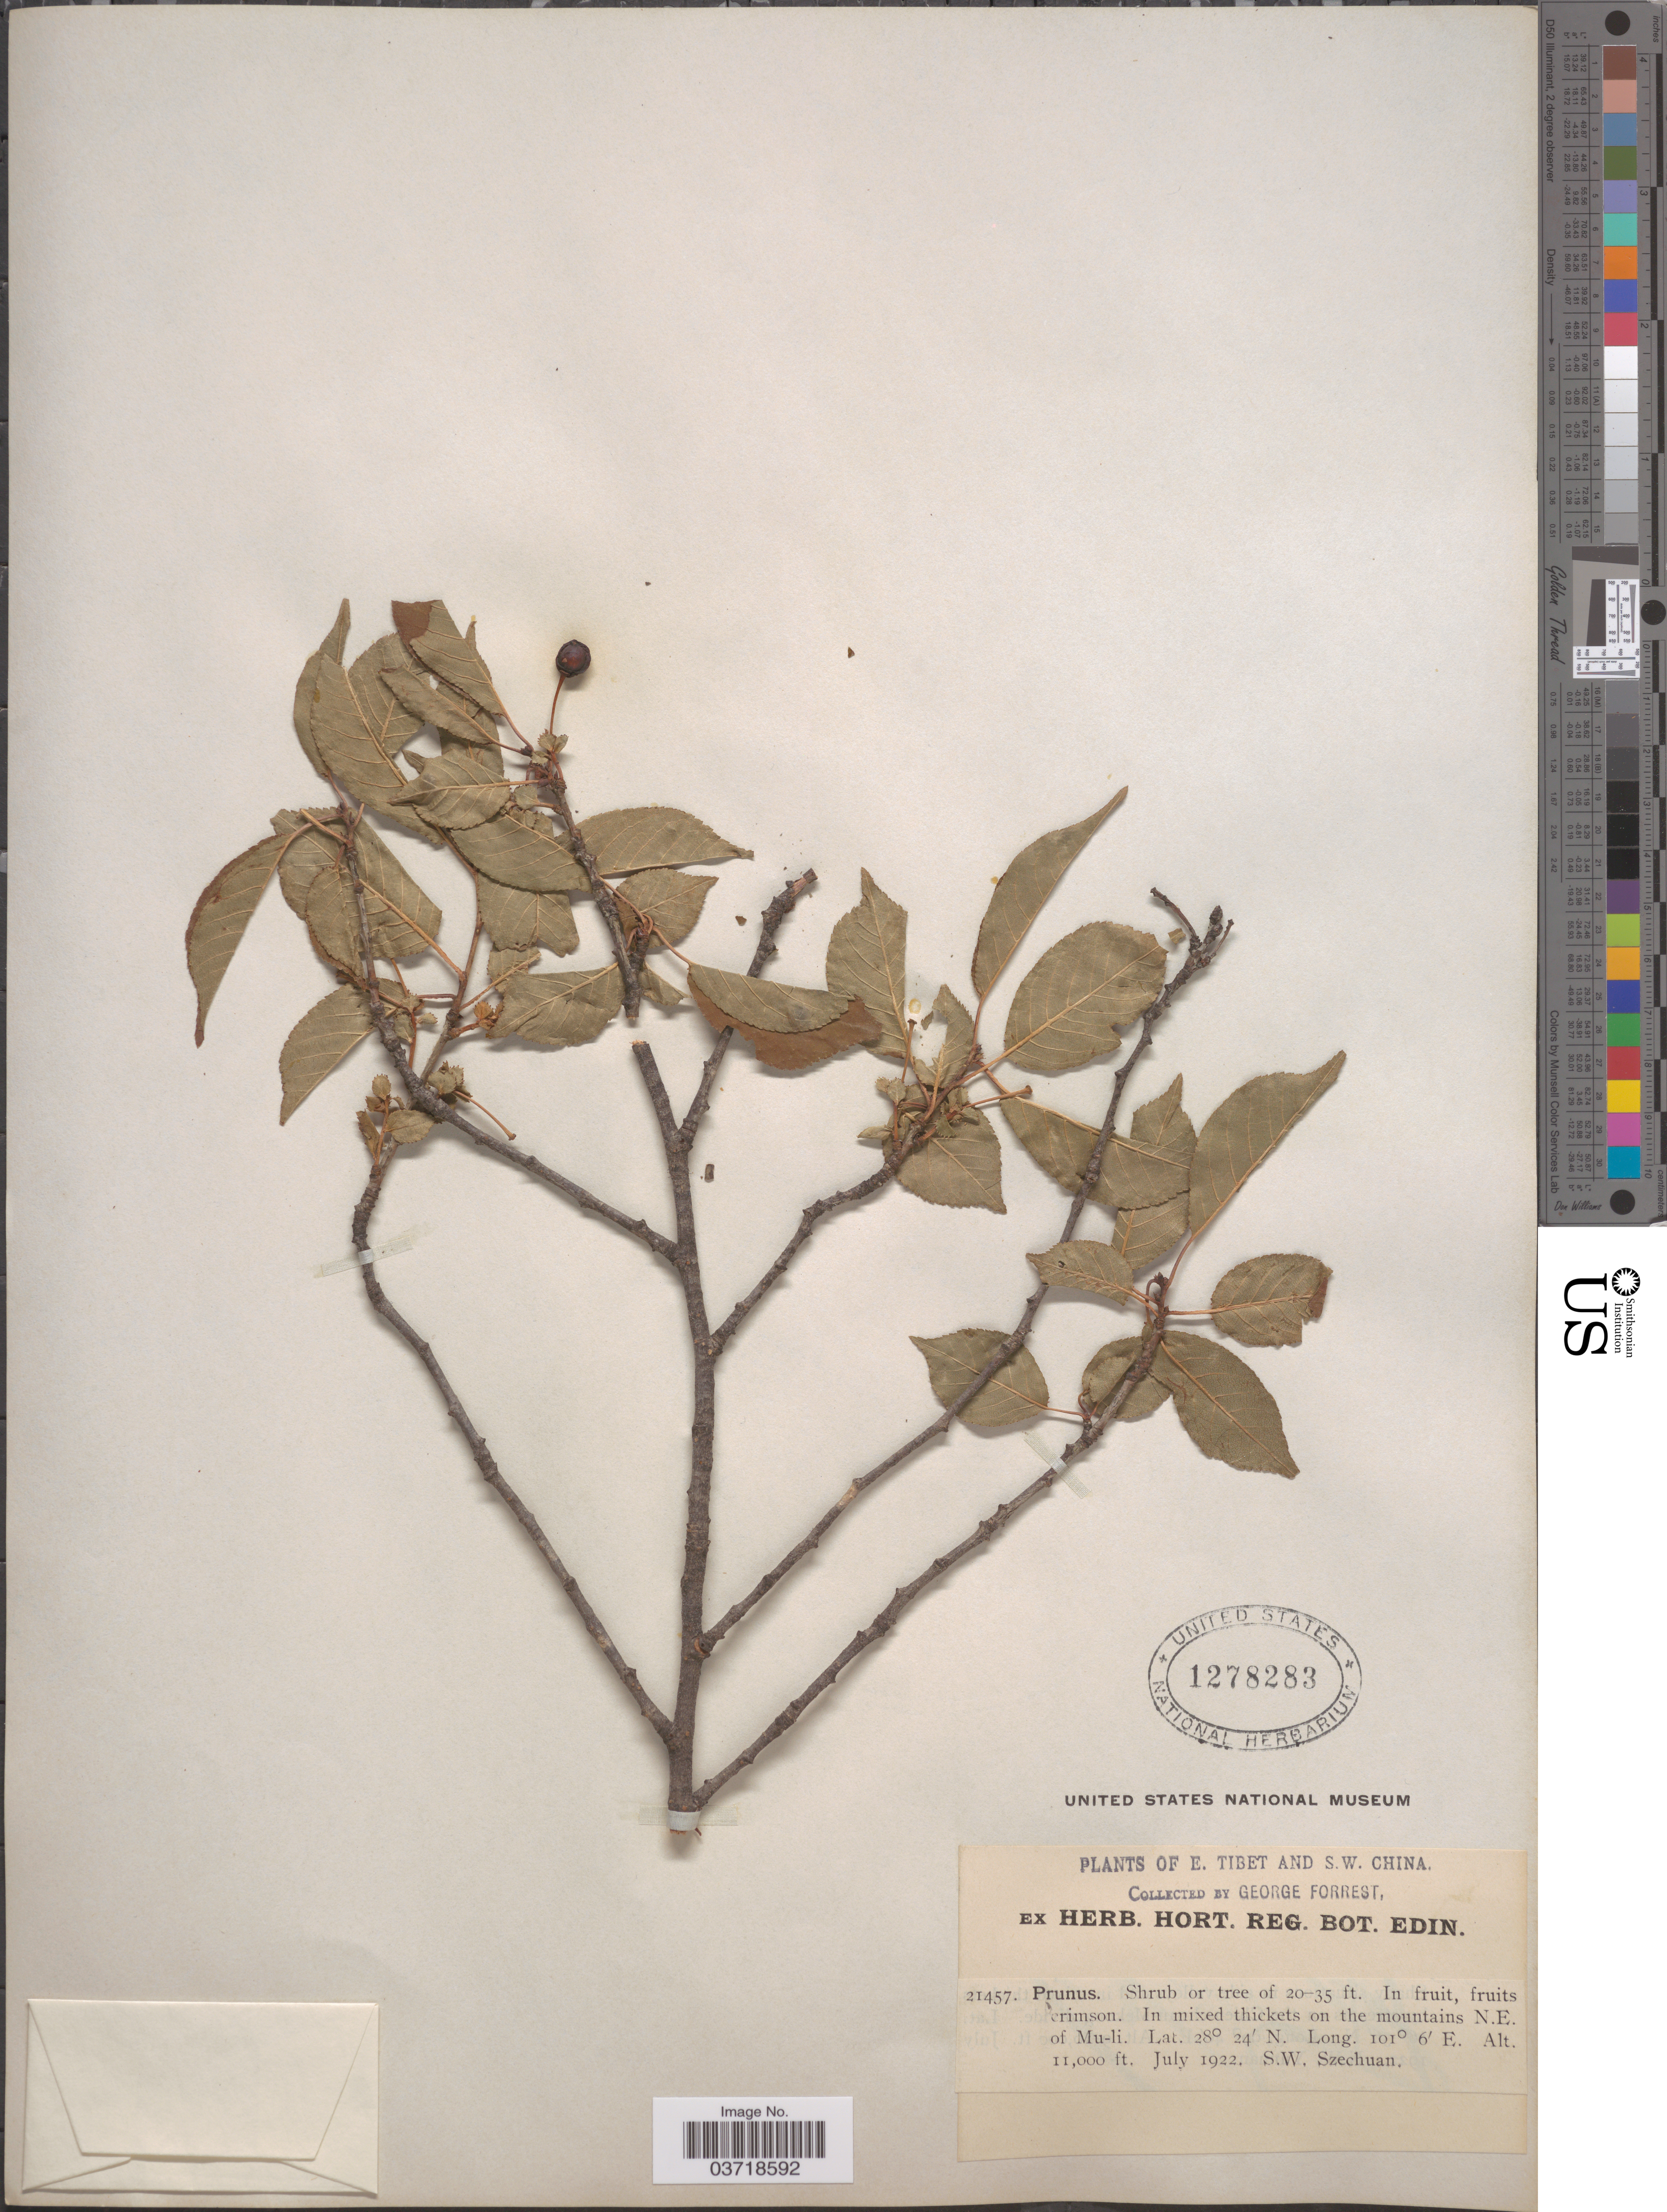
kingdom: Plantae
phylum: Tracheophyta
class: Magnoliopsida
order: Rosales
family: Rosaceae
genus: Prunus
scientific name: Prunus sp.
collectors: G. Forrest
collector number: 21457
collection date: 1922-07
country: China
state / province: Sichuan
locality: S.W. China. On the mountains N.E. of Mu-li. S.W. Szechuan.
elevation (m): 3353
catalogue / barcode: US 1278283